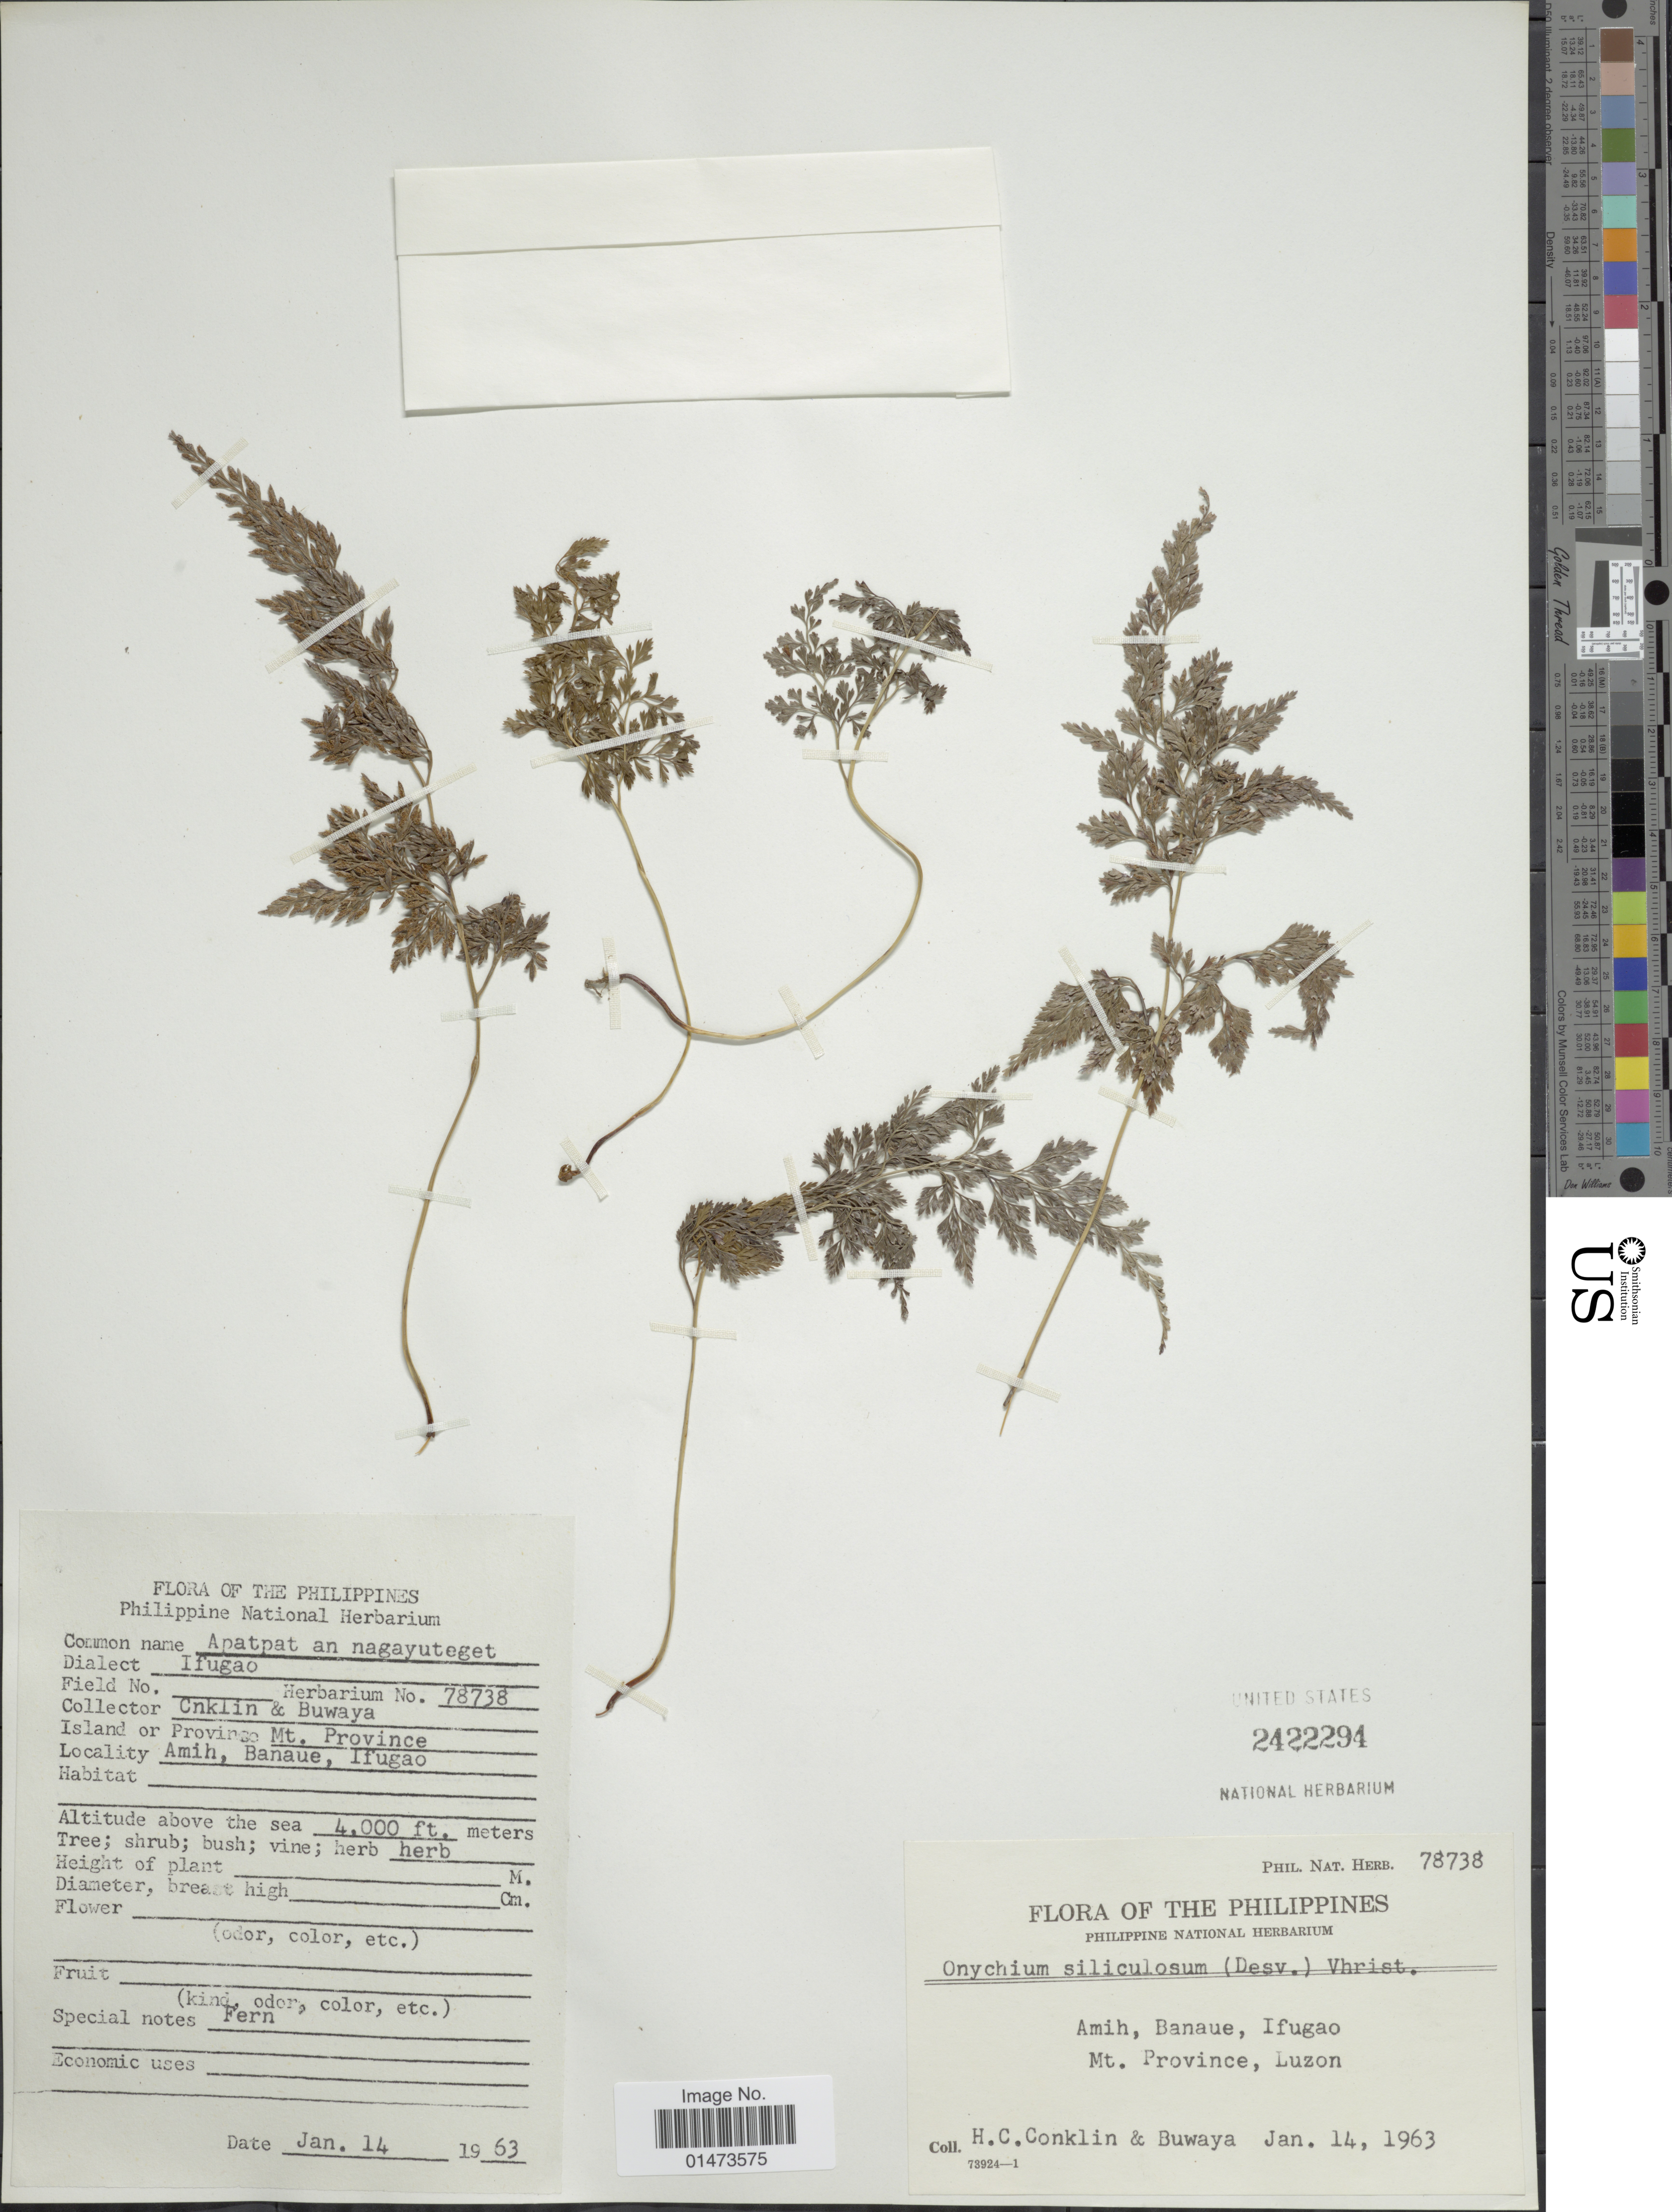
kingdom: Plantae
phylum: Tracheophyta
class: Polypodiopsida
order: Polypodiales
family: Pteridaceae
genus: Onychium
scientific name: Onychium siliculosum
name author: (Desv.) C. Chr.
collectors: H. Conklin & -. Buwaya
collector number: Phil. Nat. Herb. 78738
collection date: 1963-01-14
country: Philippines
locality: Amih, Banaue, ifugao Mt. Province, Luzon.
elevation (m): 1219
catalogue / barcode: US 2422294